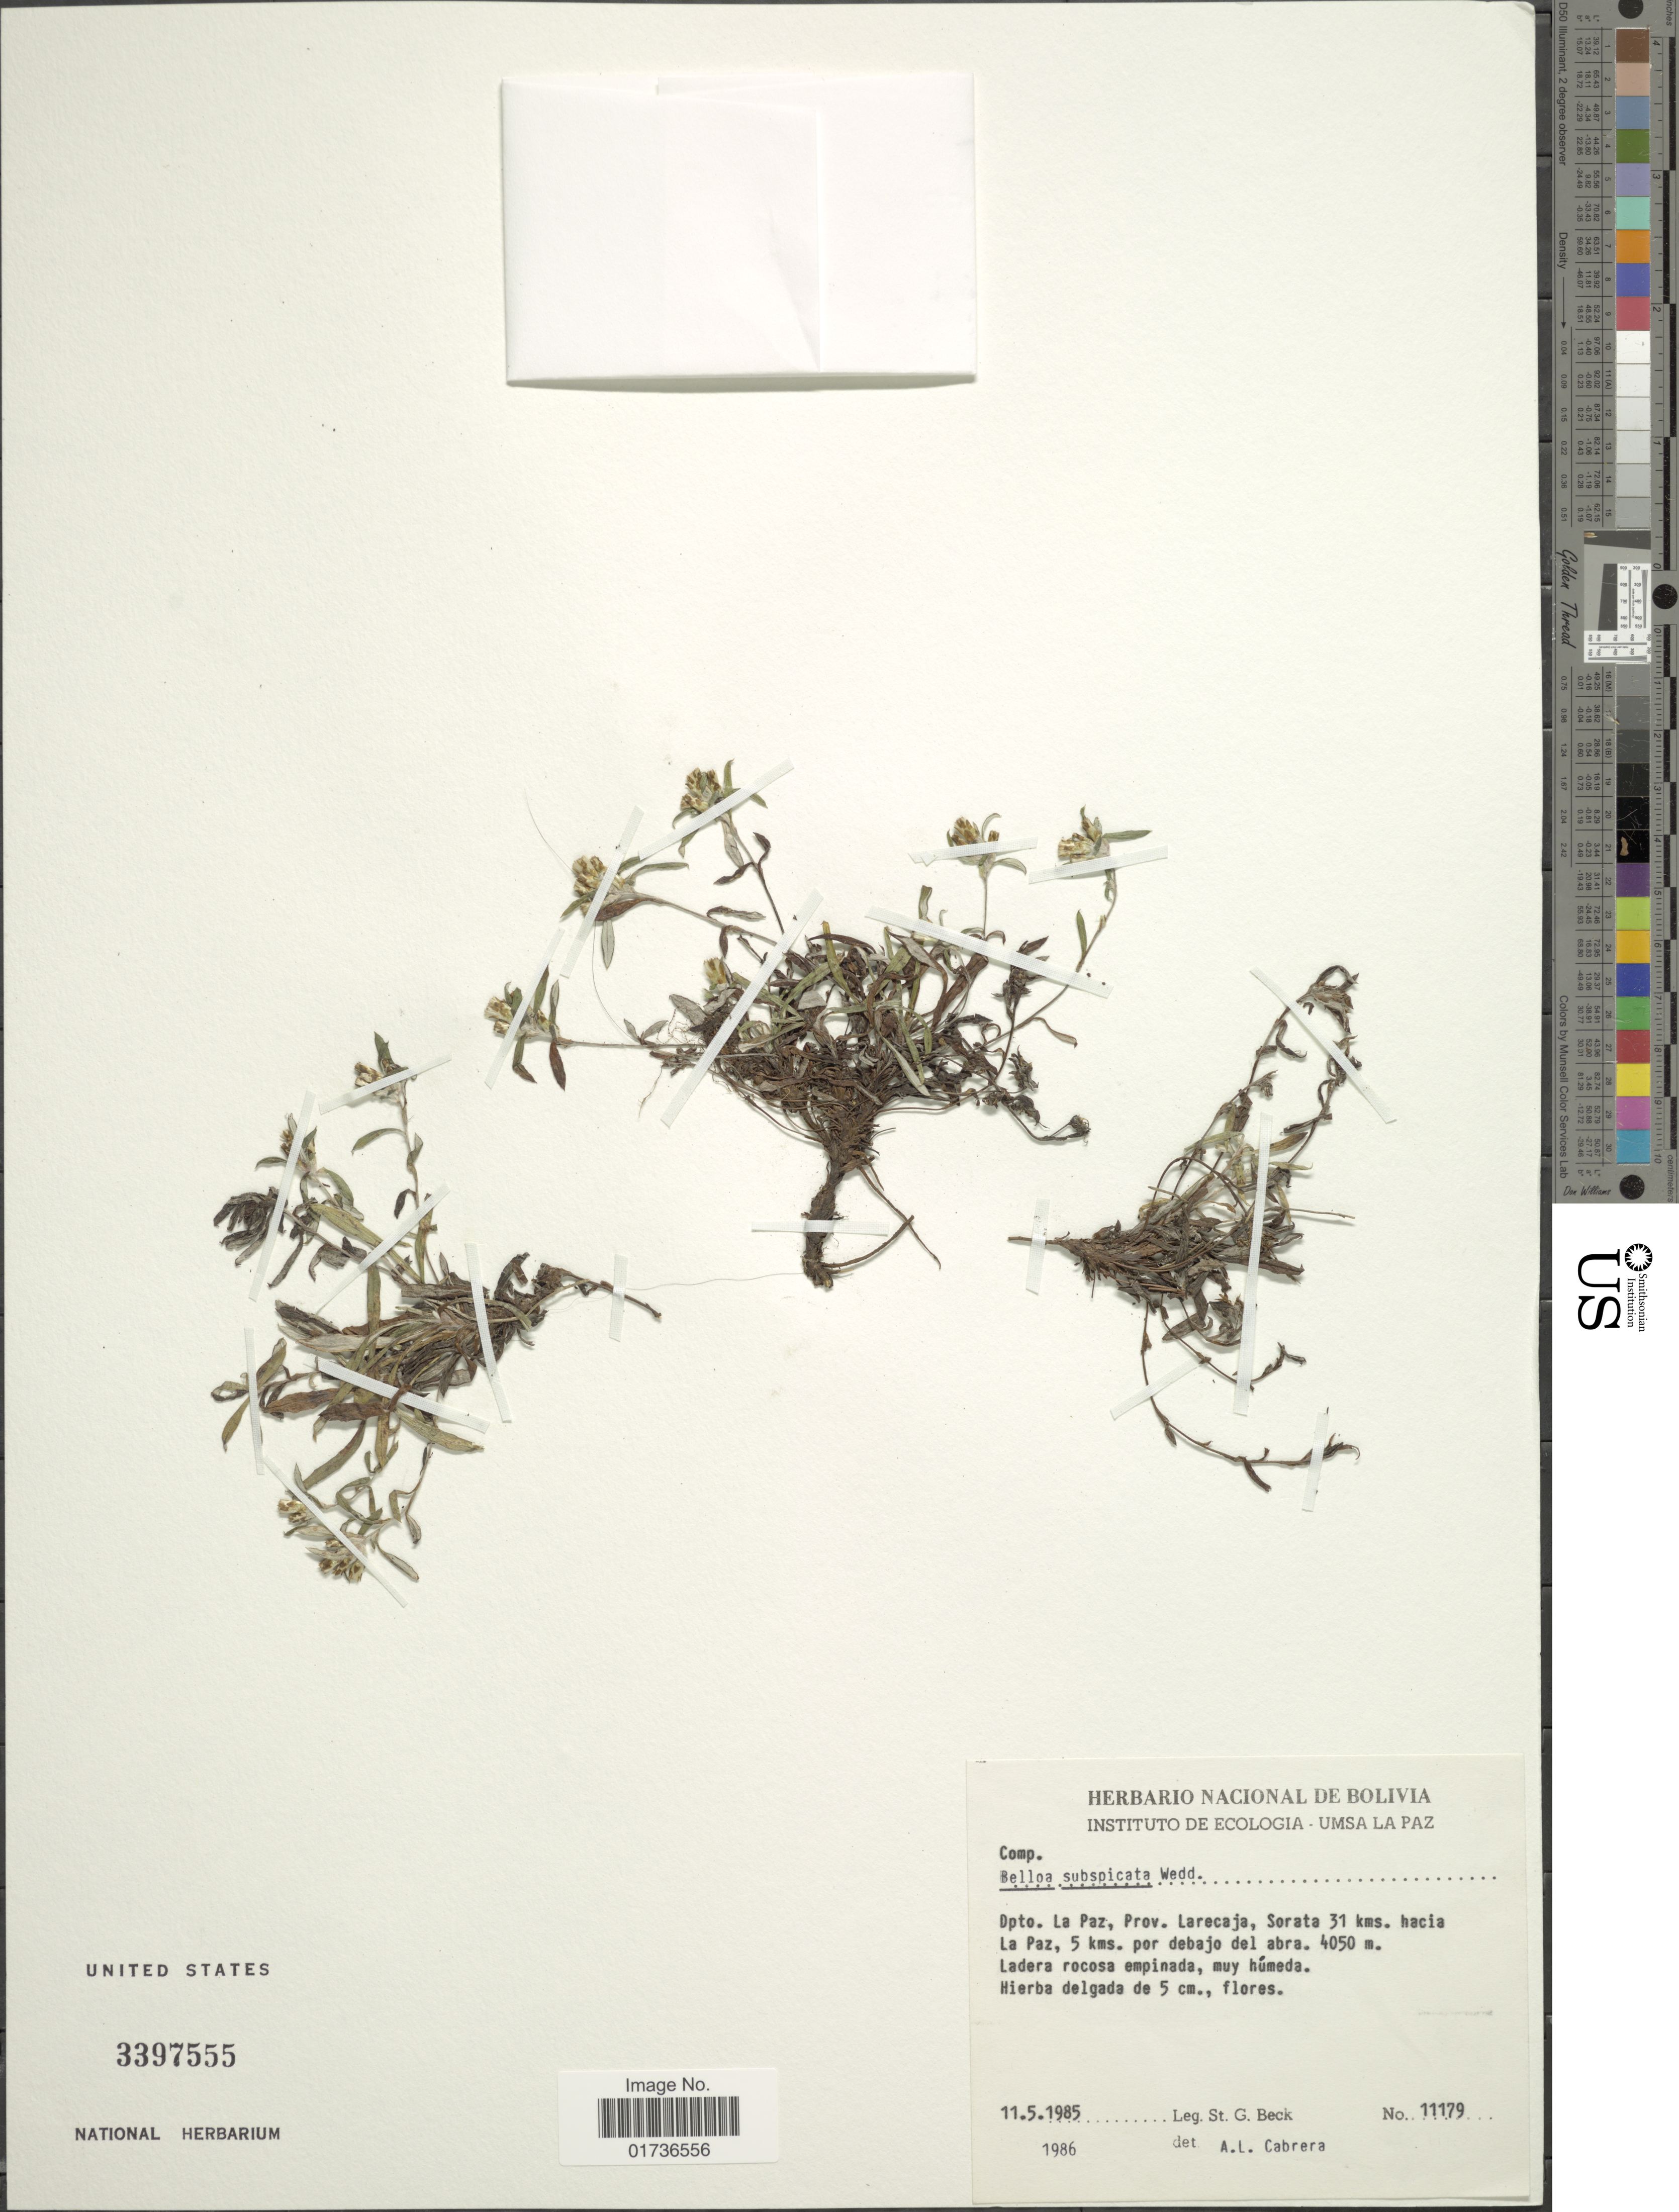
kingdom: Plantae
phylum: Tracheophyta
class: Magnoliopsida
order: Asterales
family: Asteraceae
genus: Mniodes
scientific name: Mniodes subspicata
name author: (Wedd.) S.E. Freire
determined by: Dillon, M. O.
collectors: S. G. Beck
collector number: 11179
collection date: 1985-05-11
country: Bolivia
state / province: La Paz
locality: Dpto La Paz, prov. Larecaja, Sorata 31 kms hacia La Paz, 5 kms por debajo del abra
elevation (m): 4050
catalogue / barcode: US 3397555